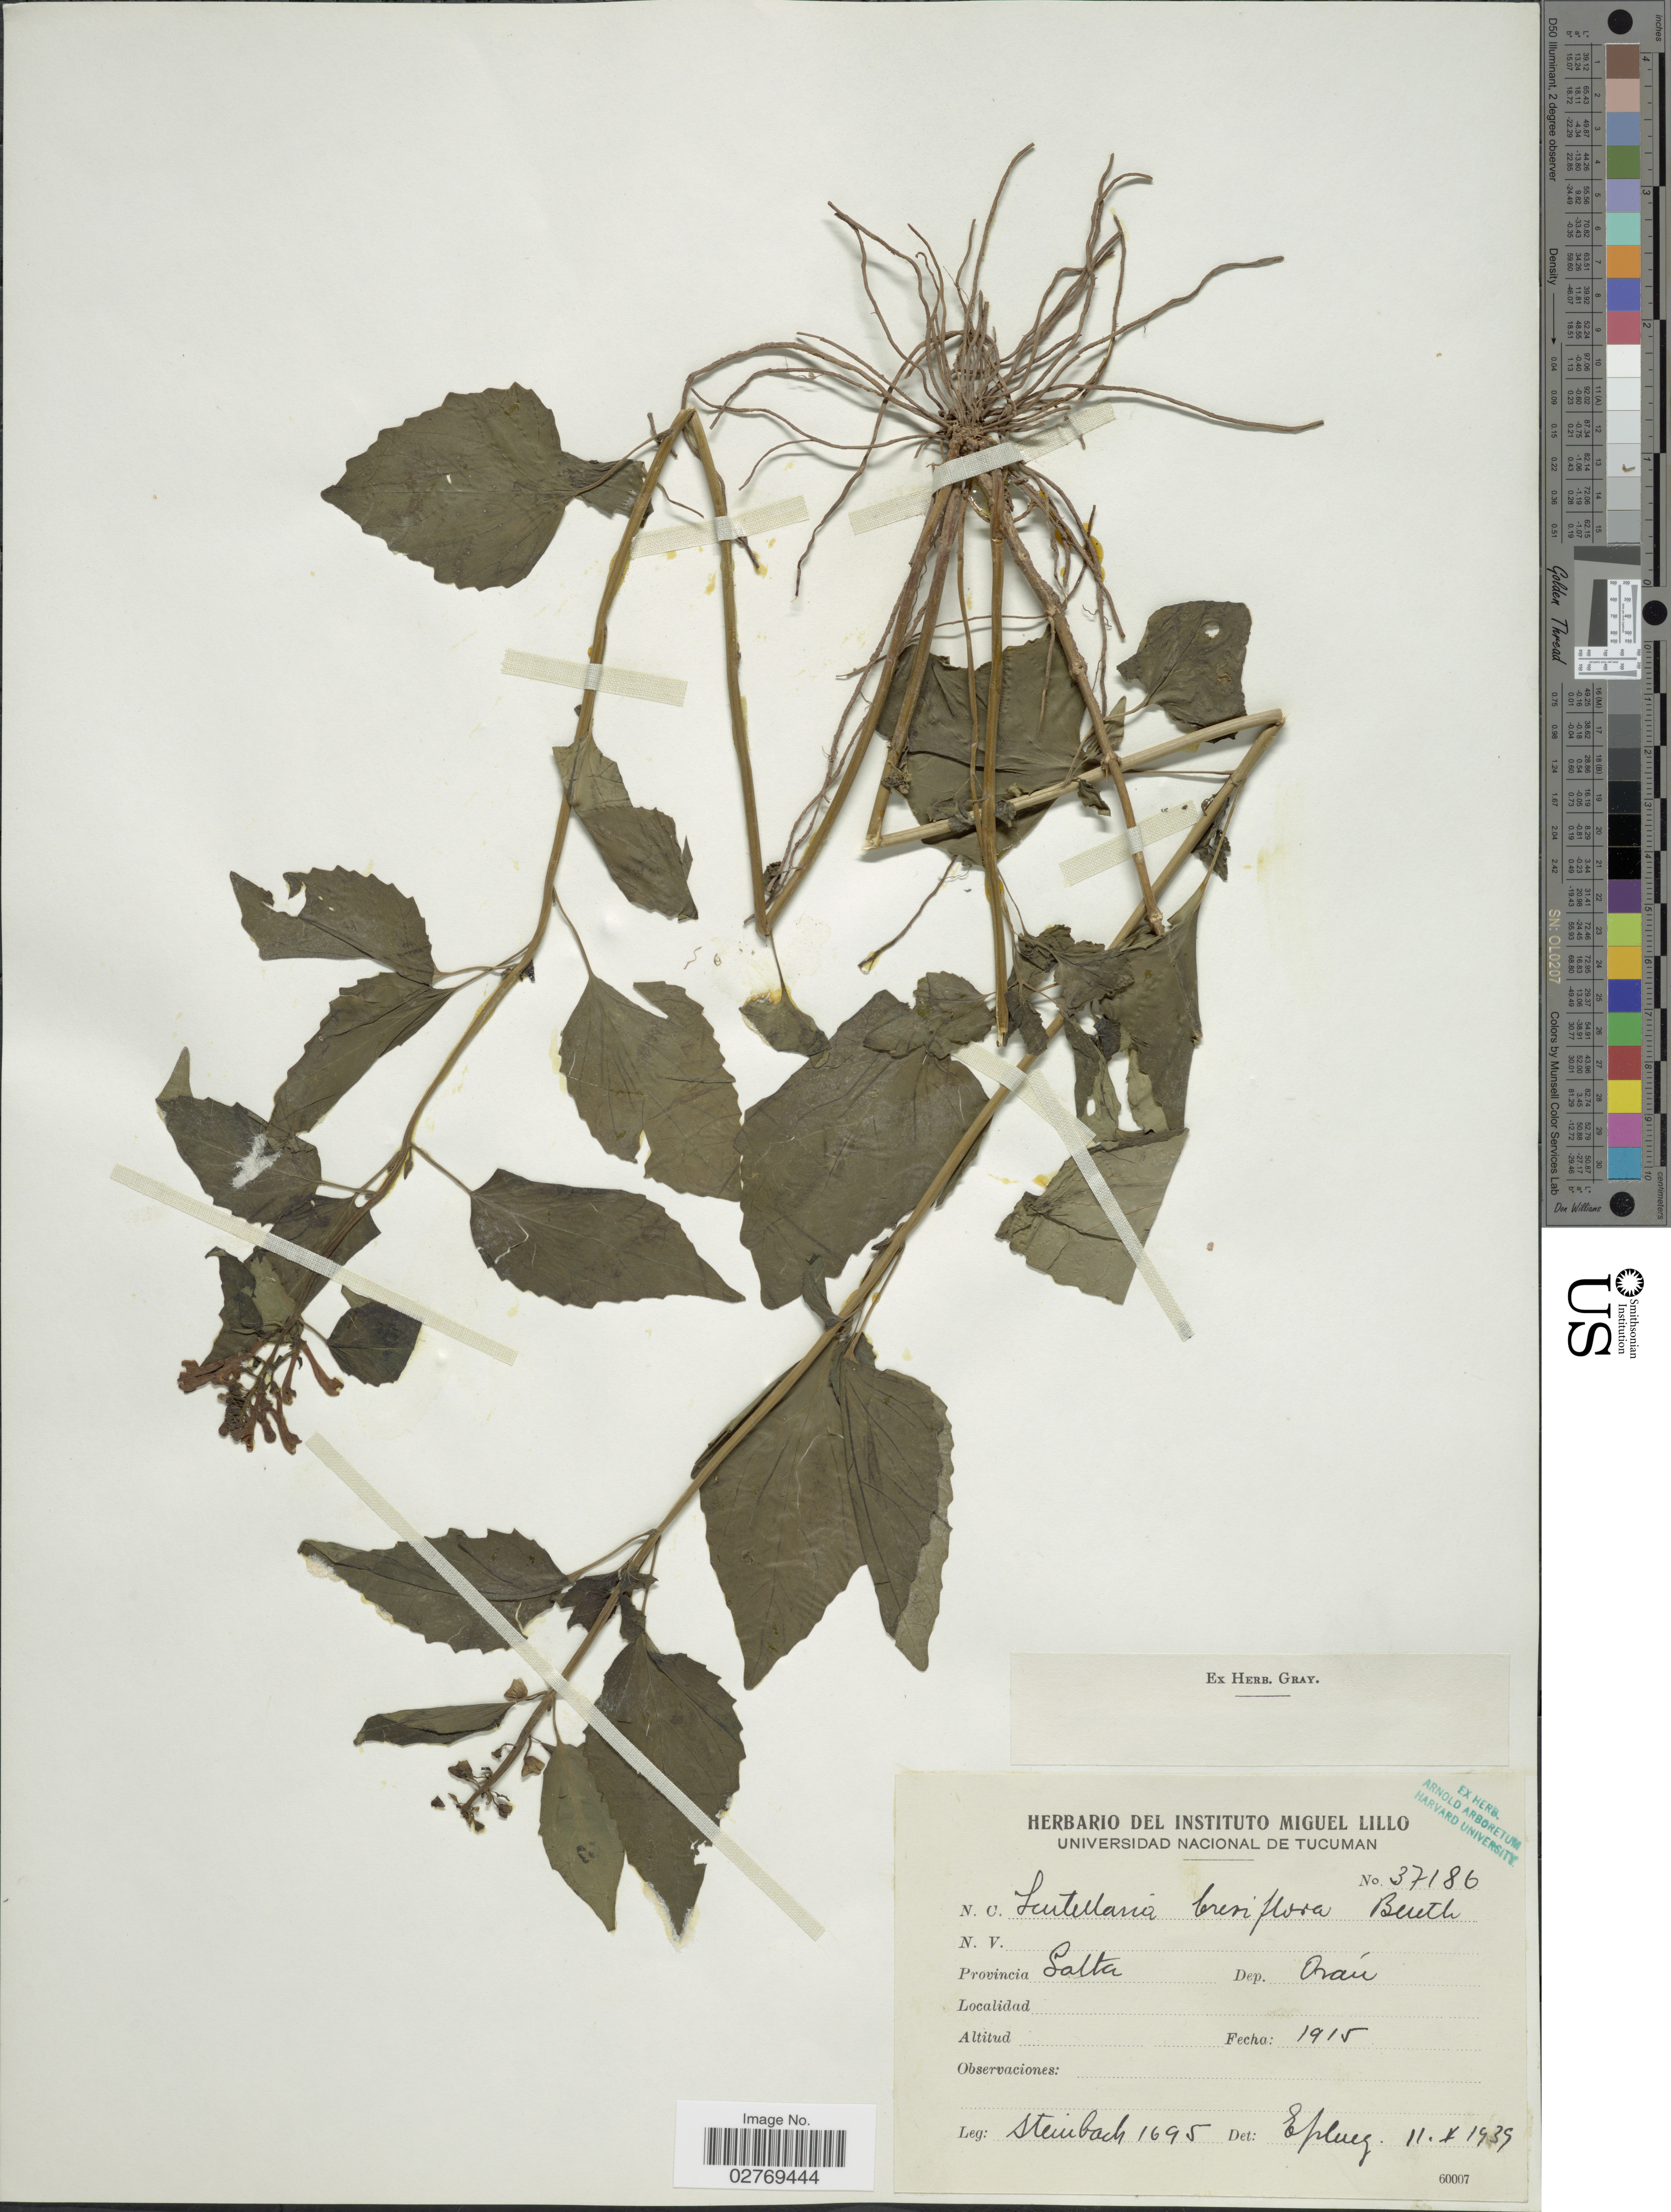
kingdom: Plantae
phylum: Tracheophyta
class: Magnoliopsida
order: Lamiales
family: Lamiaceae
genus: Scutellaria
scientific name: Scutellaria breviflora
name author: Benth.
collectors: Steinbach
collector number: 1695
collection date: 1915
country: Argentina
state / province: Salta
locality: Provincia Salta, Dep. Orán.